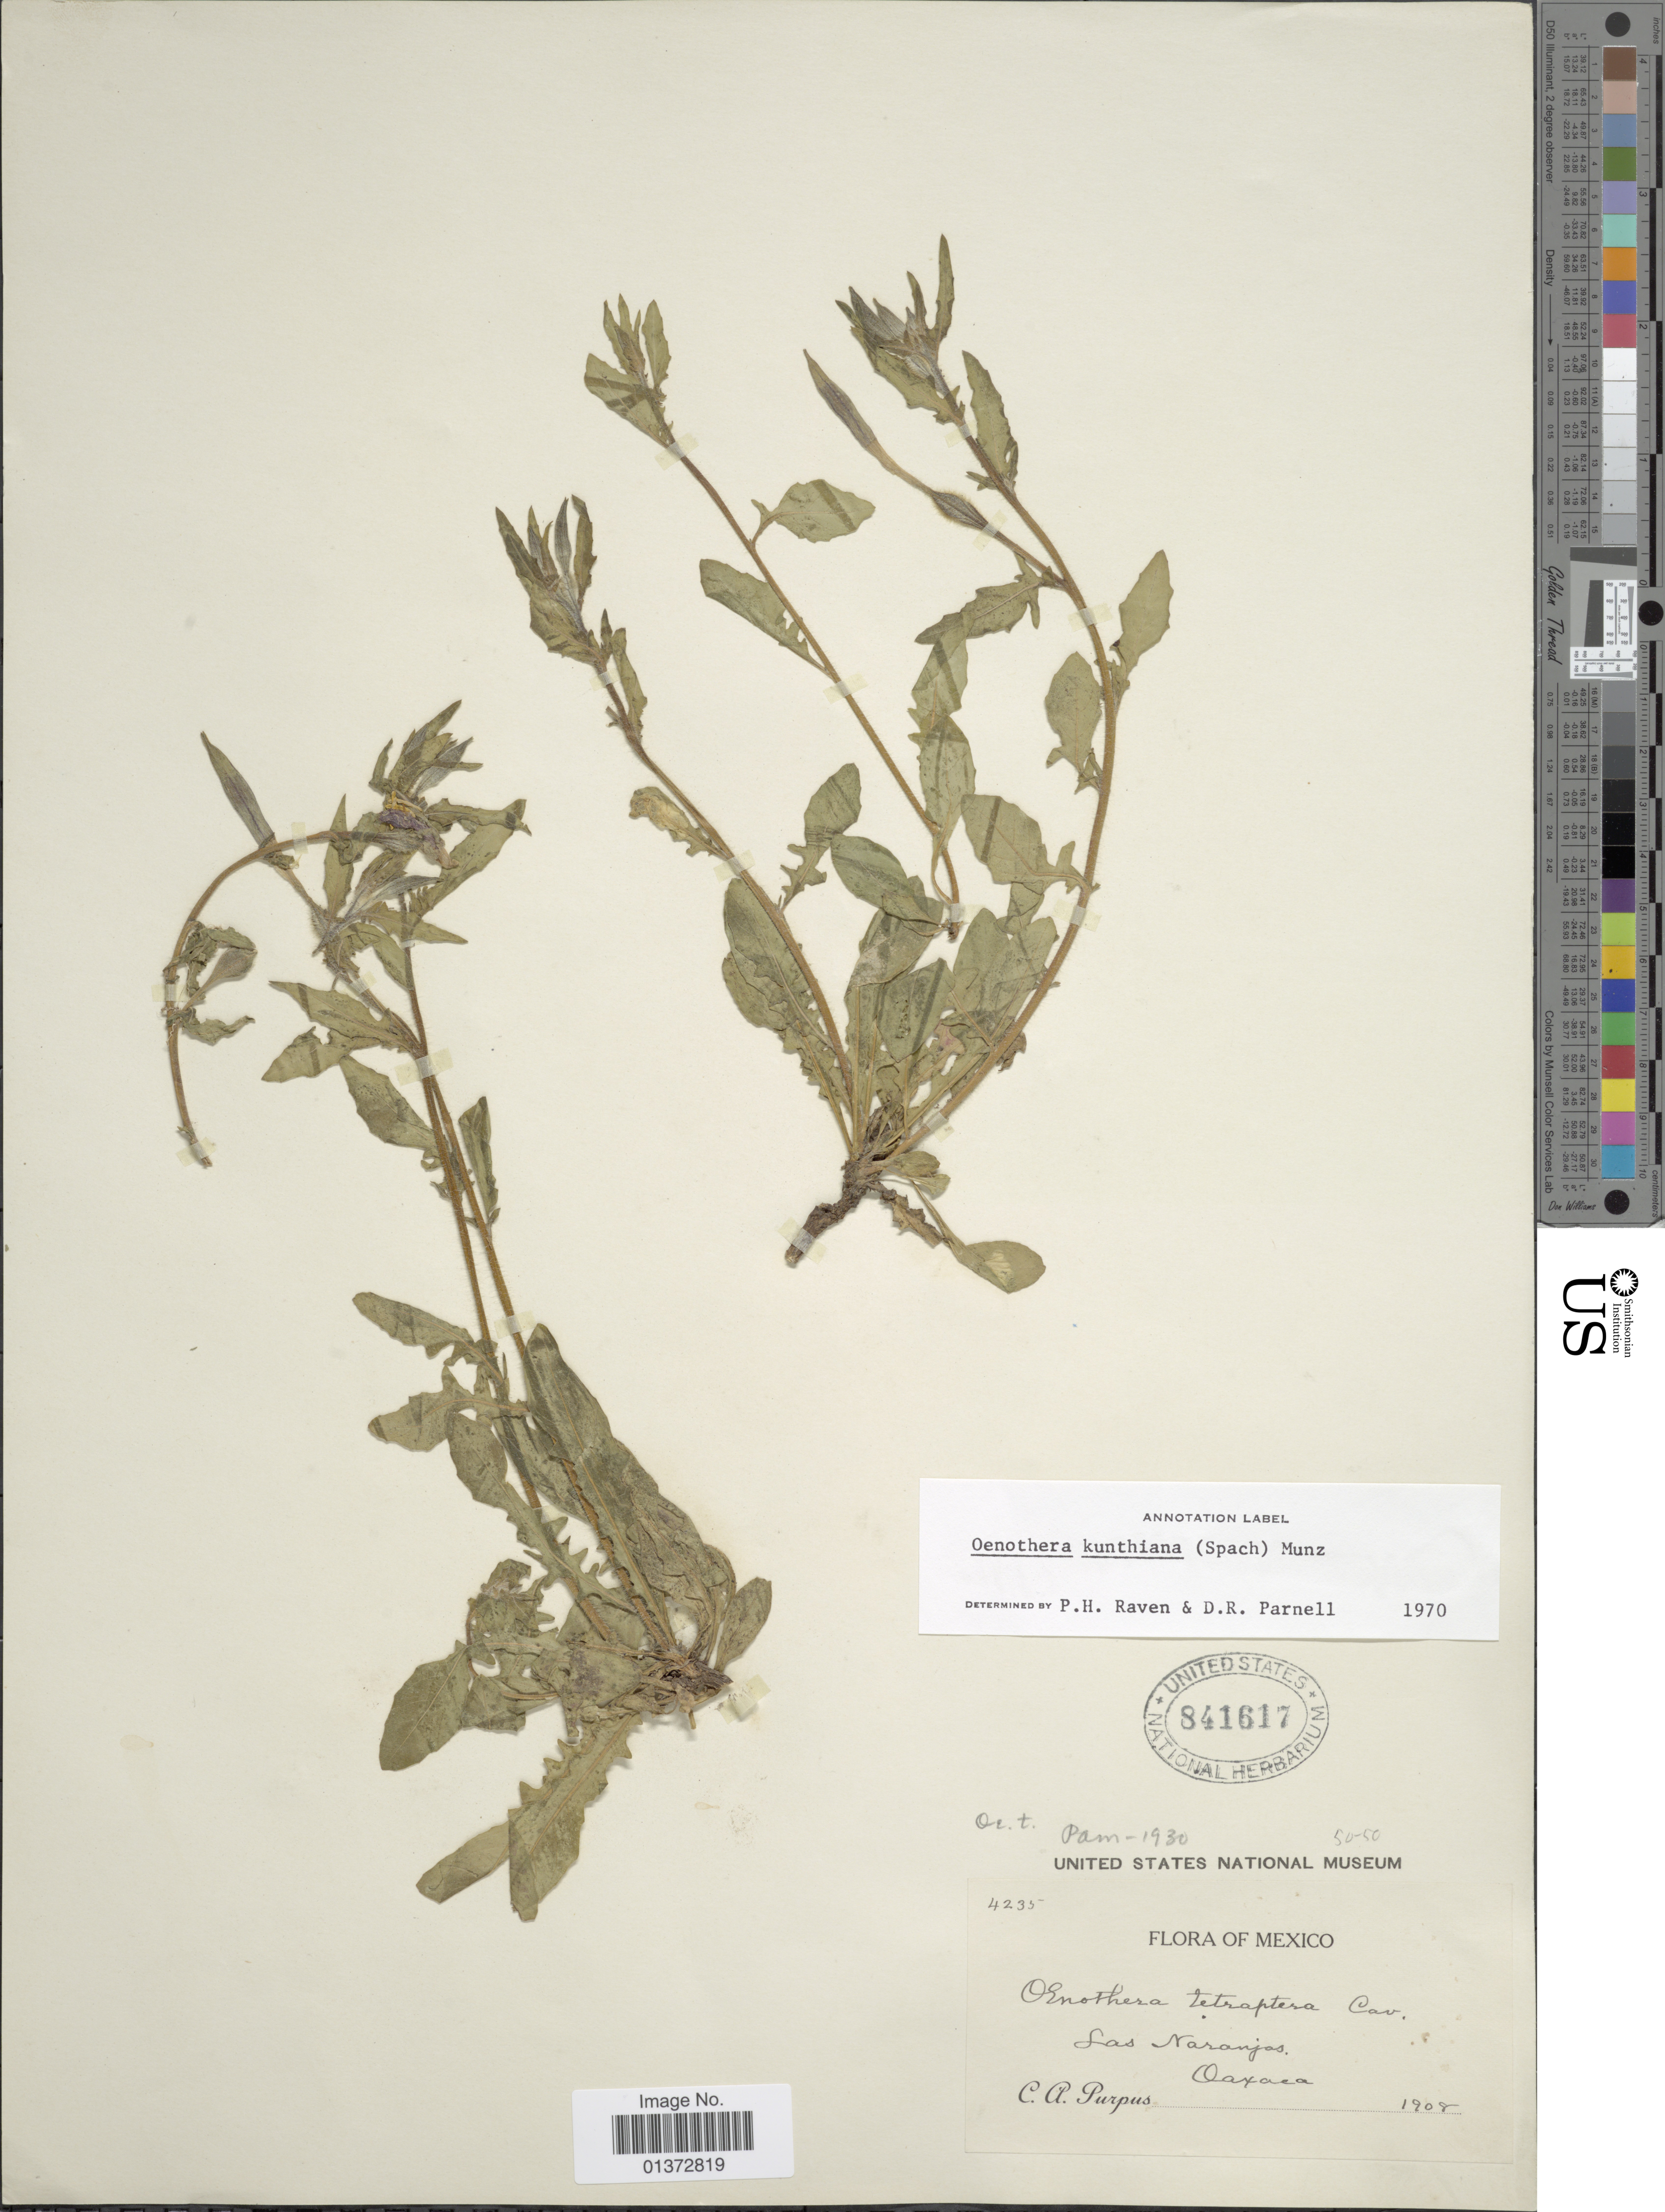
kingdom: Plantae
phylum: Tracheophyta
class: Magnoliopsida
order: Myrtales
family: Onagraceae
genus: Oenothera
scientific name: Oenothera kunthiana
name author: (Spach) Munz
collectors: C. A. Purpus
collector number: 425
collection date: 1908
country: Mexico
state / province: Oaxaca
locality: Las Naranjas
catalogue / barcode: US 841617